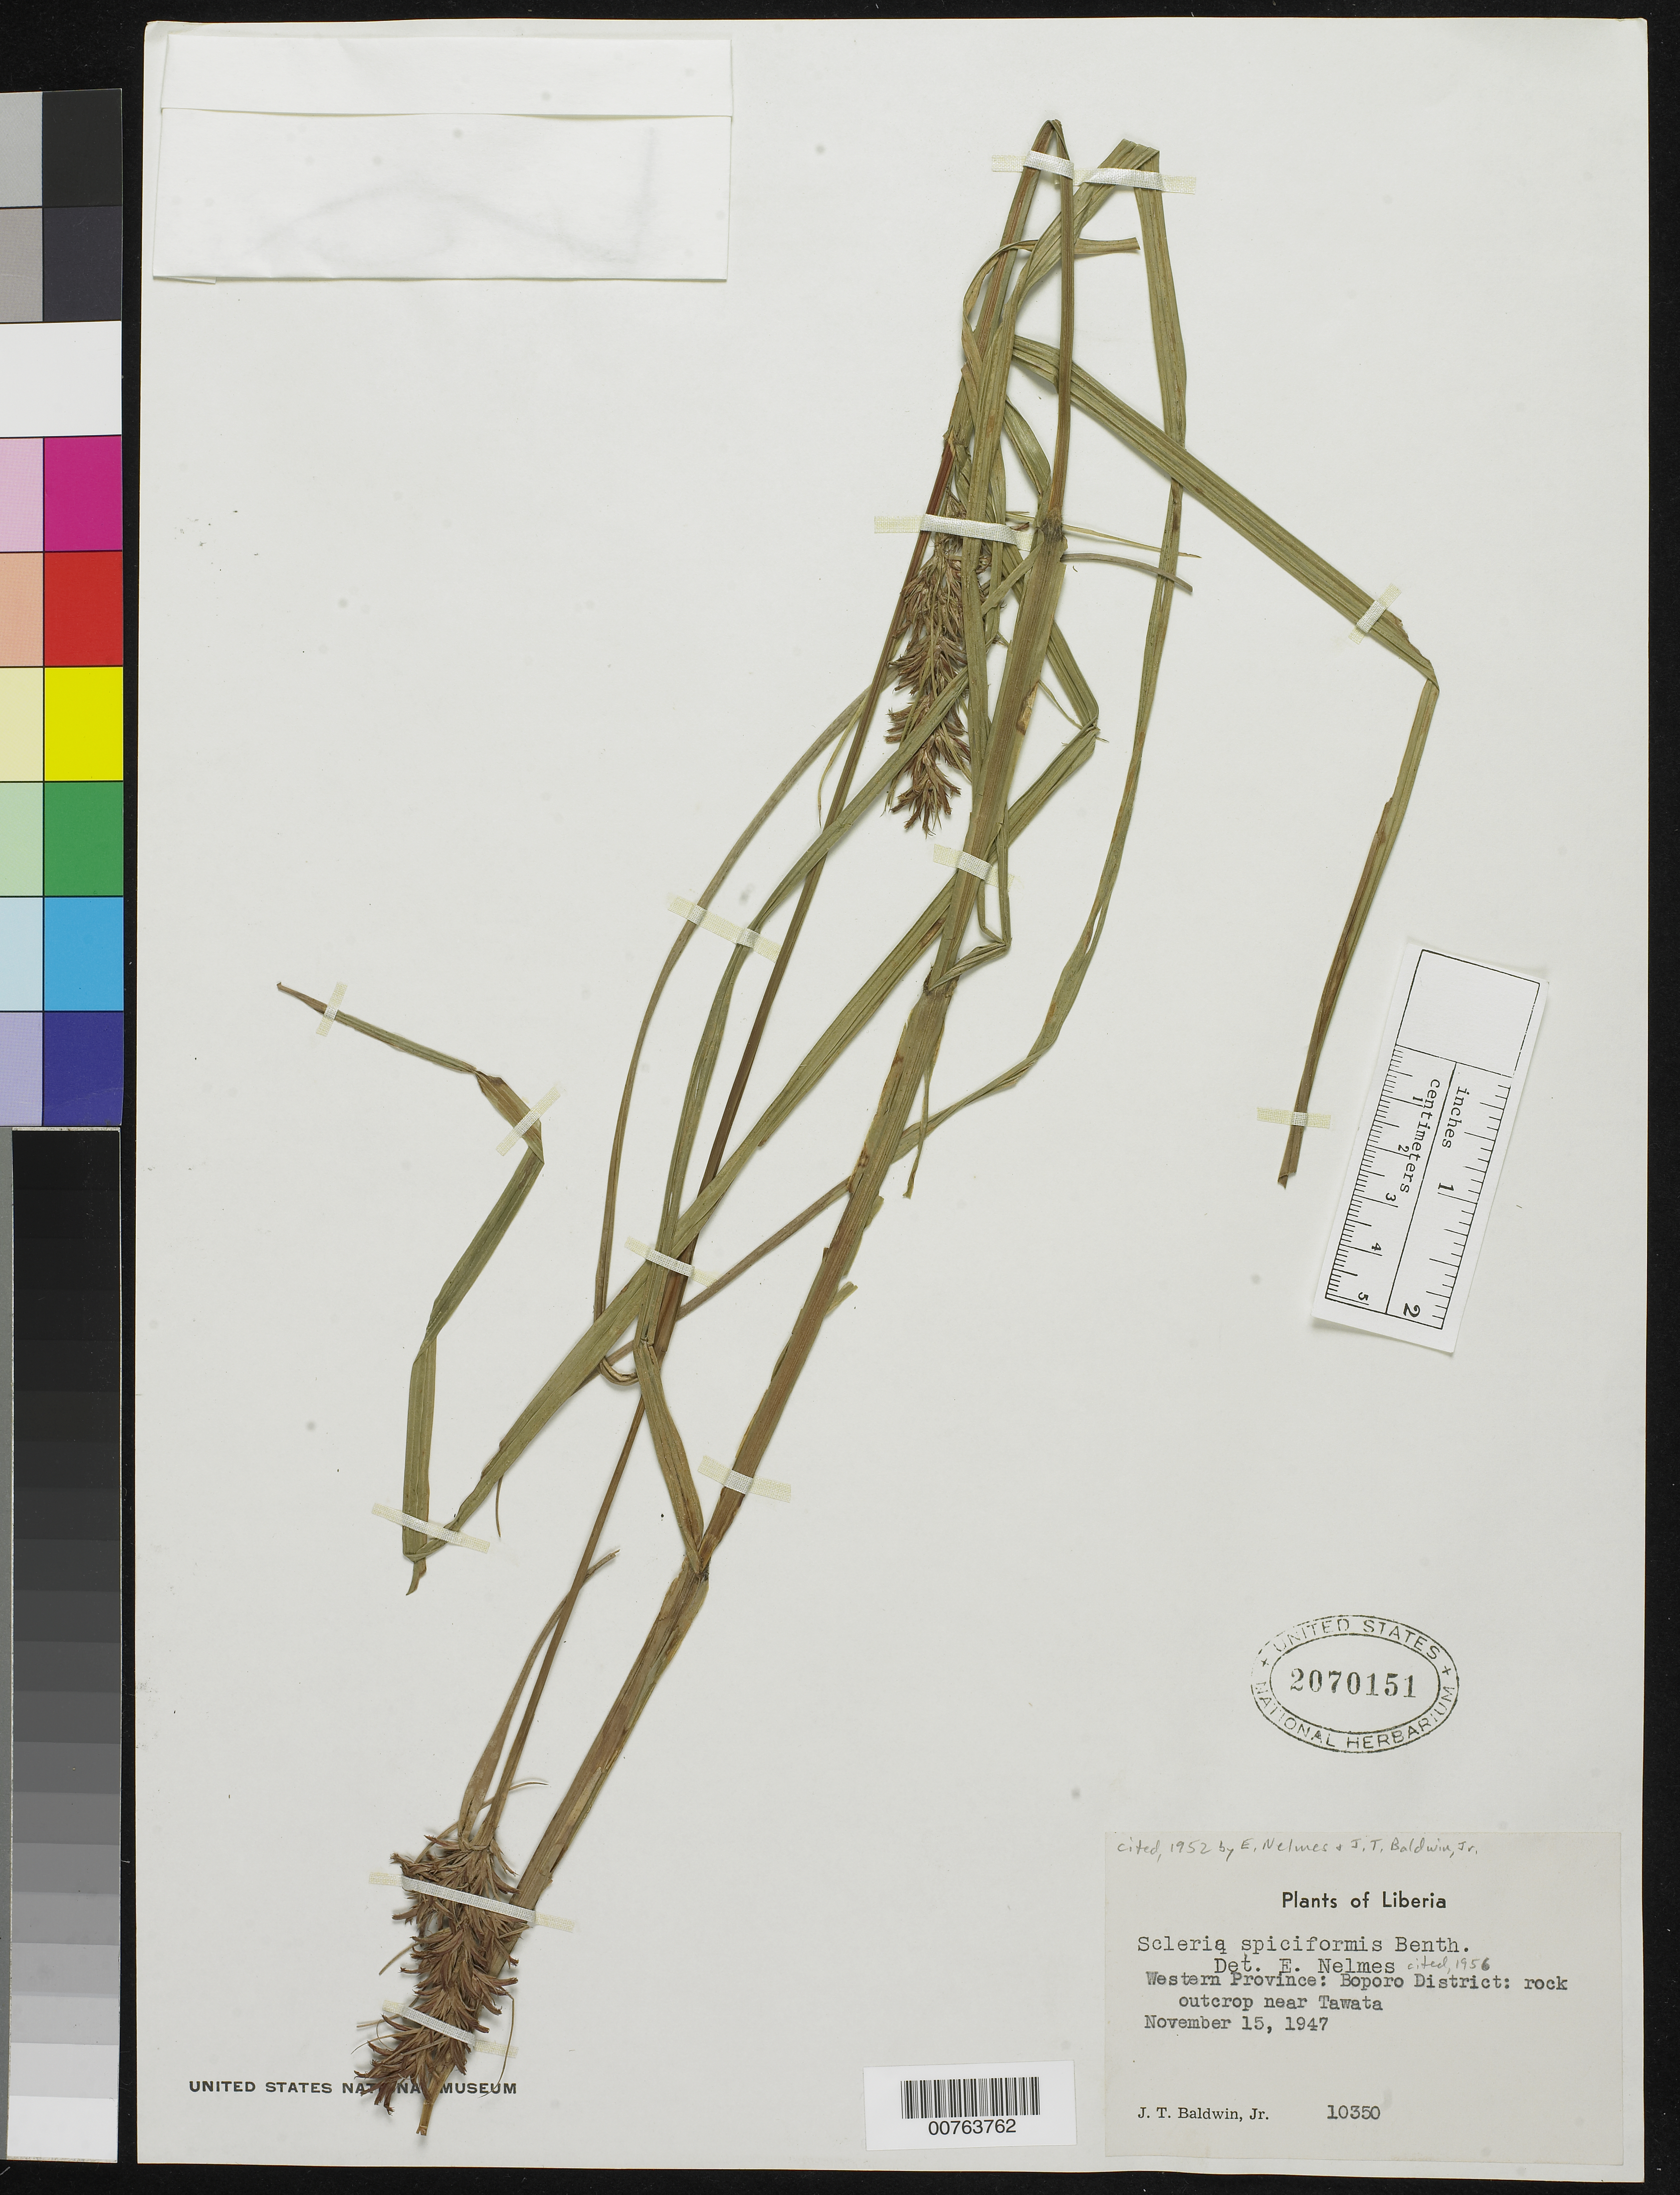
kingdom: Plantae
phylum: Tracheophyta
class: Liliopsida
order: Poales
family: Cyperaceae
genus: Scleria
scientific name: Scleria spiciformis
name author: Benth.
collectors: J. T. Baldwin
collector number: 10350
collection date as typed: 15 Nov 1947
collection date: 1947-11-15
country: Liberia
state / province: Gbarpolu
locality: Western Province: Boporo District, near Tawata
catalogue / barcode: US 2070151